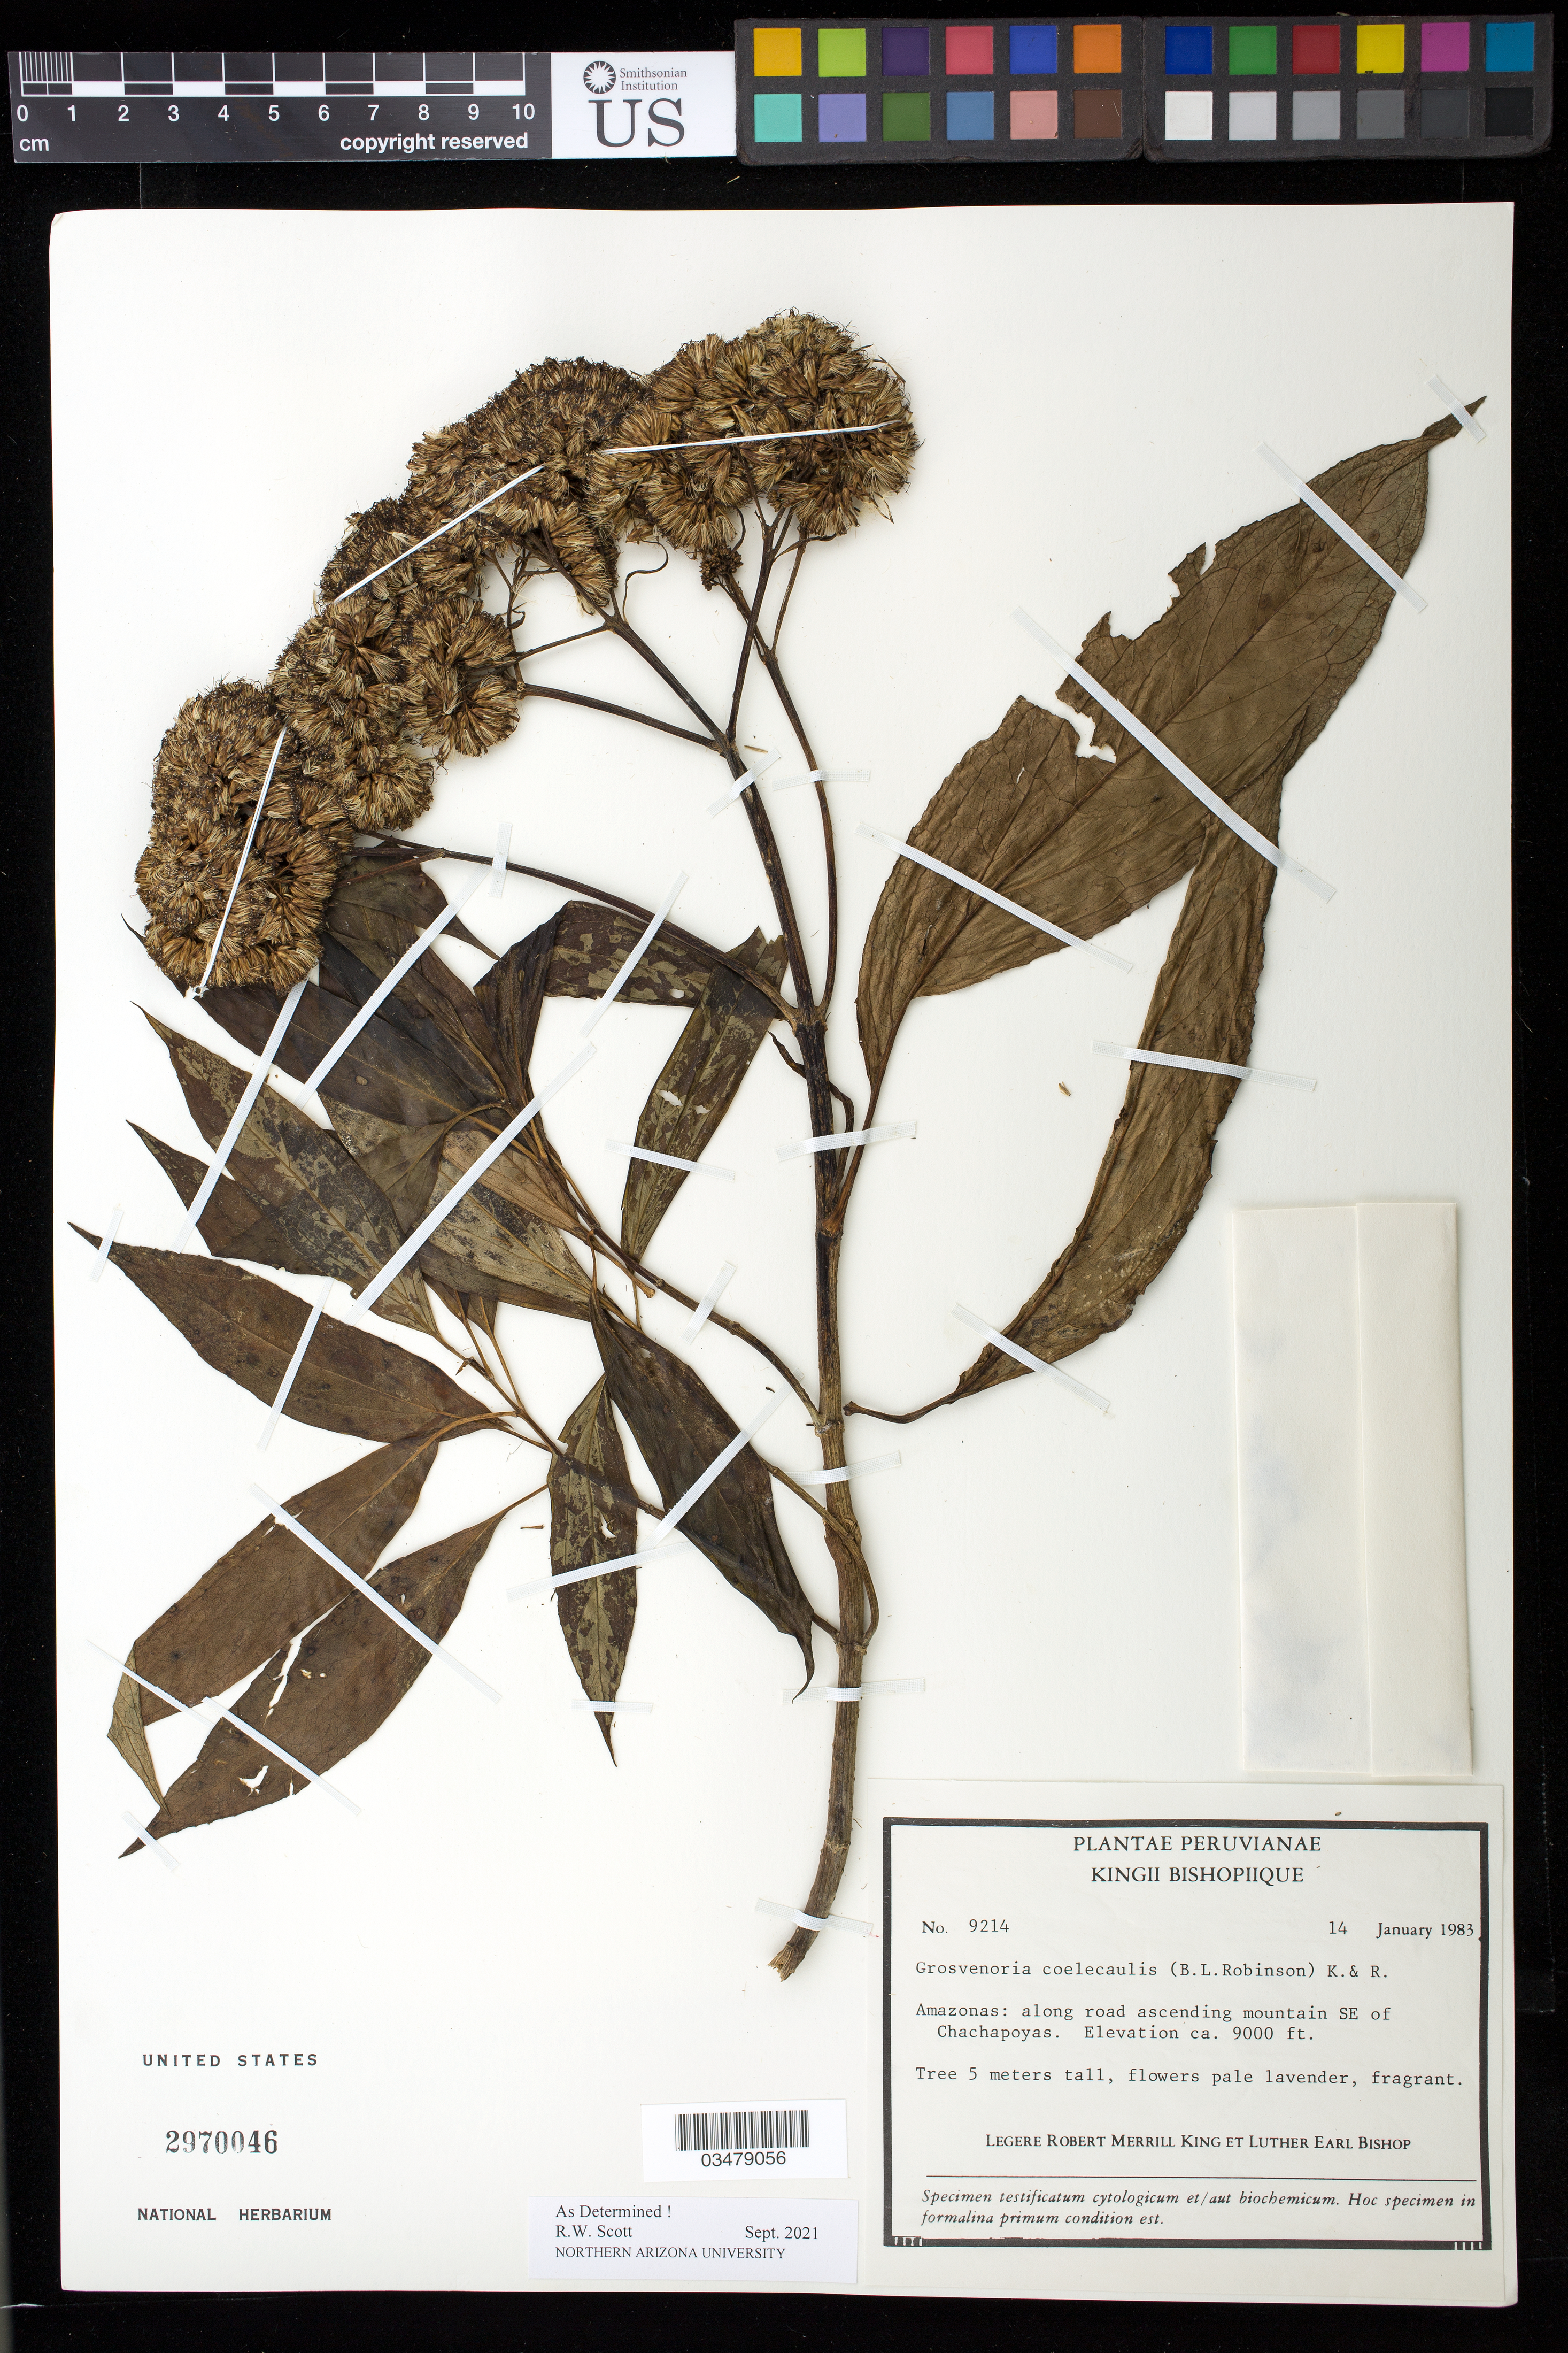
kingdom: Plantae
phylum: Tracheophyta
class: Magnoliopsida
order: Asterales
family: Asteraceae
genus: Grosvenoria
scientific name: Grosvenoria coelocaulis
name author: (B.L. Rob.) R.M. King & H. Rob.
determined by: Scott, R. W.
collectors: R. M. King & L. E. Bishop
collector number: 9214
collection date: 1983-01-14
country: Peru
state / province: Amazonas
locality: Amazonas: along road ascending mountain SE of Chachapoyas.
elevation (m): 2743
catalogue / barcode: US 2970046